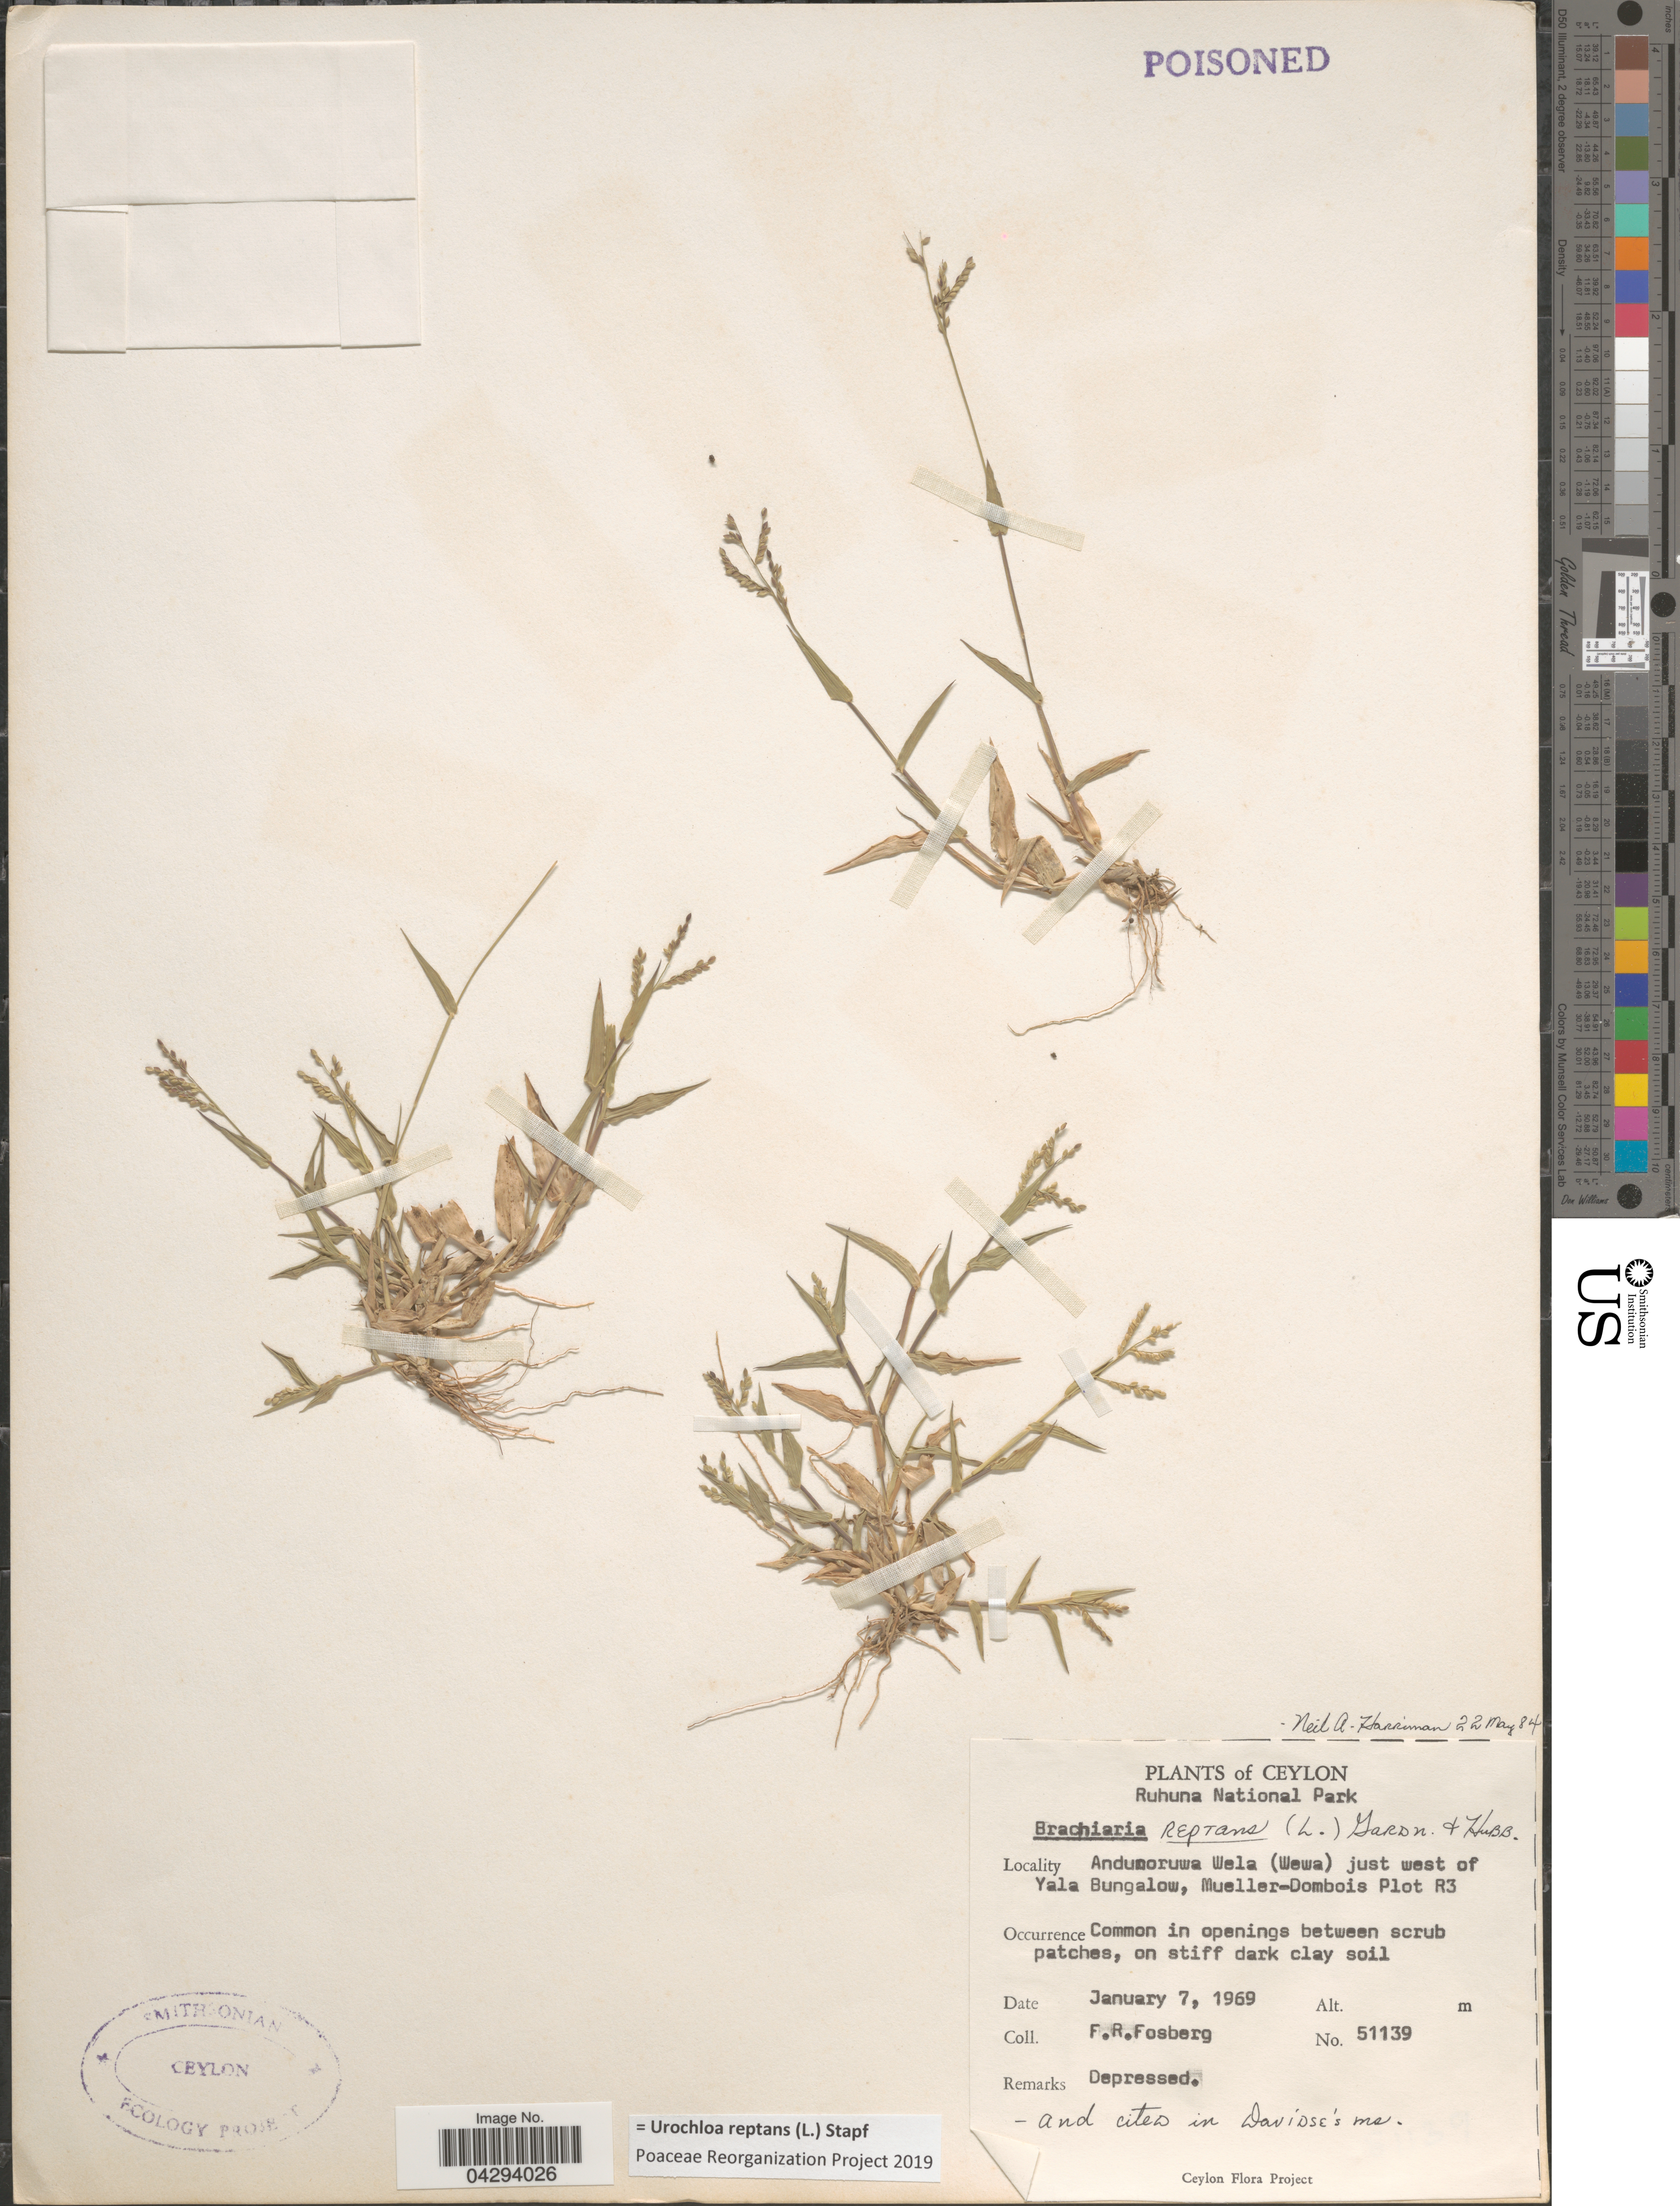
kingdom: Plantae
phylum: Tracheophyta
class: Liliopsida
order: Poales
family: Poaceae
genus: Urochloa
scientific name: Urochloa reptans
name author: (L.) Stapf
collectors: F. R. Fosberg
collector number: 51139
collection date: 1969-01-07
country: Sri Lanka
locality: Ruhuna National Park. Andunoruwa Wela (Wewa) just west of Yala Bungalow, Mueller-Dombois Plot R3.